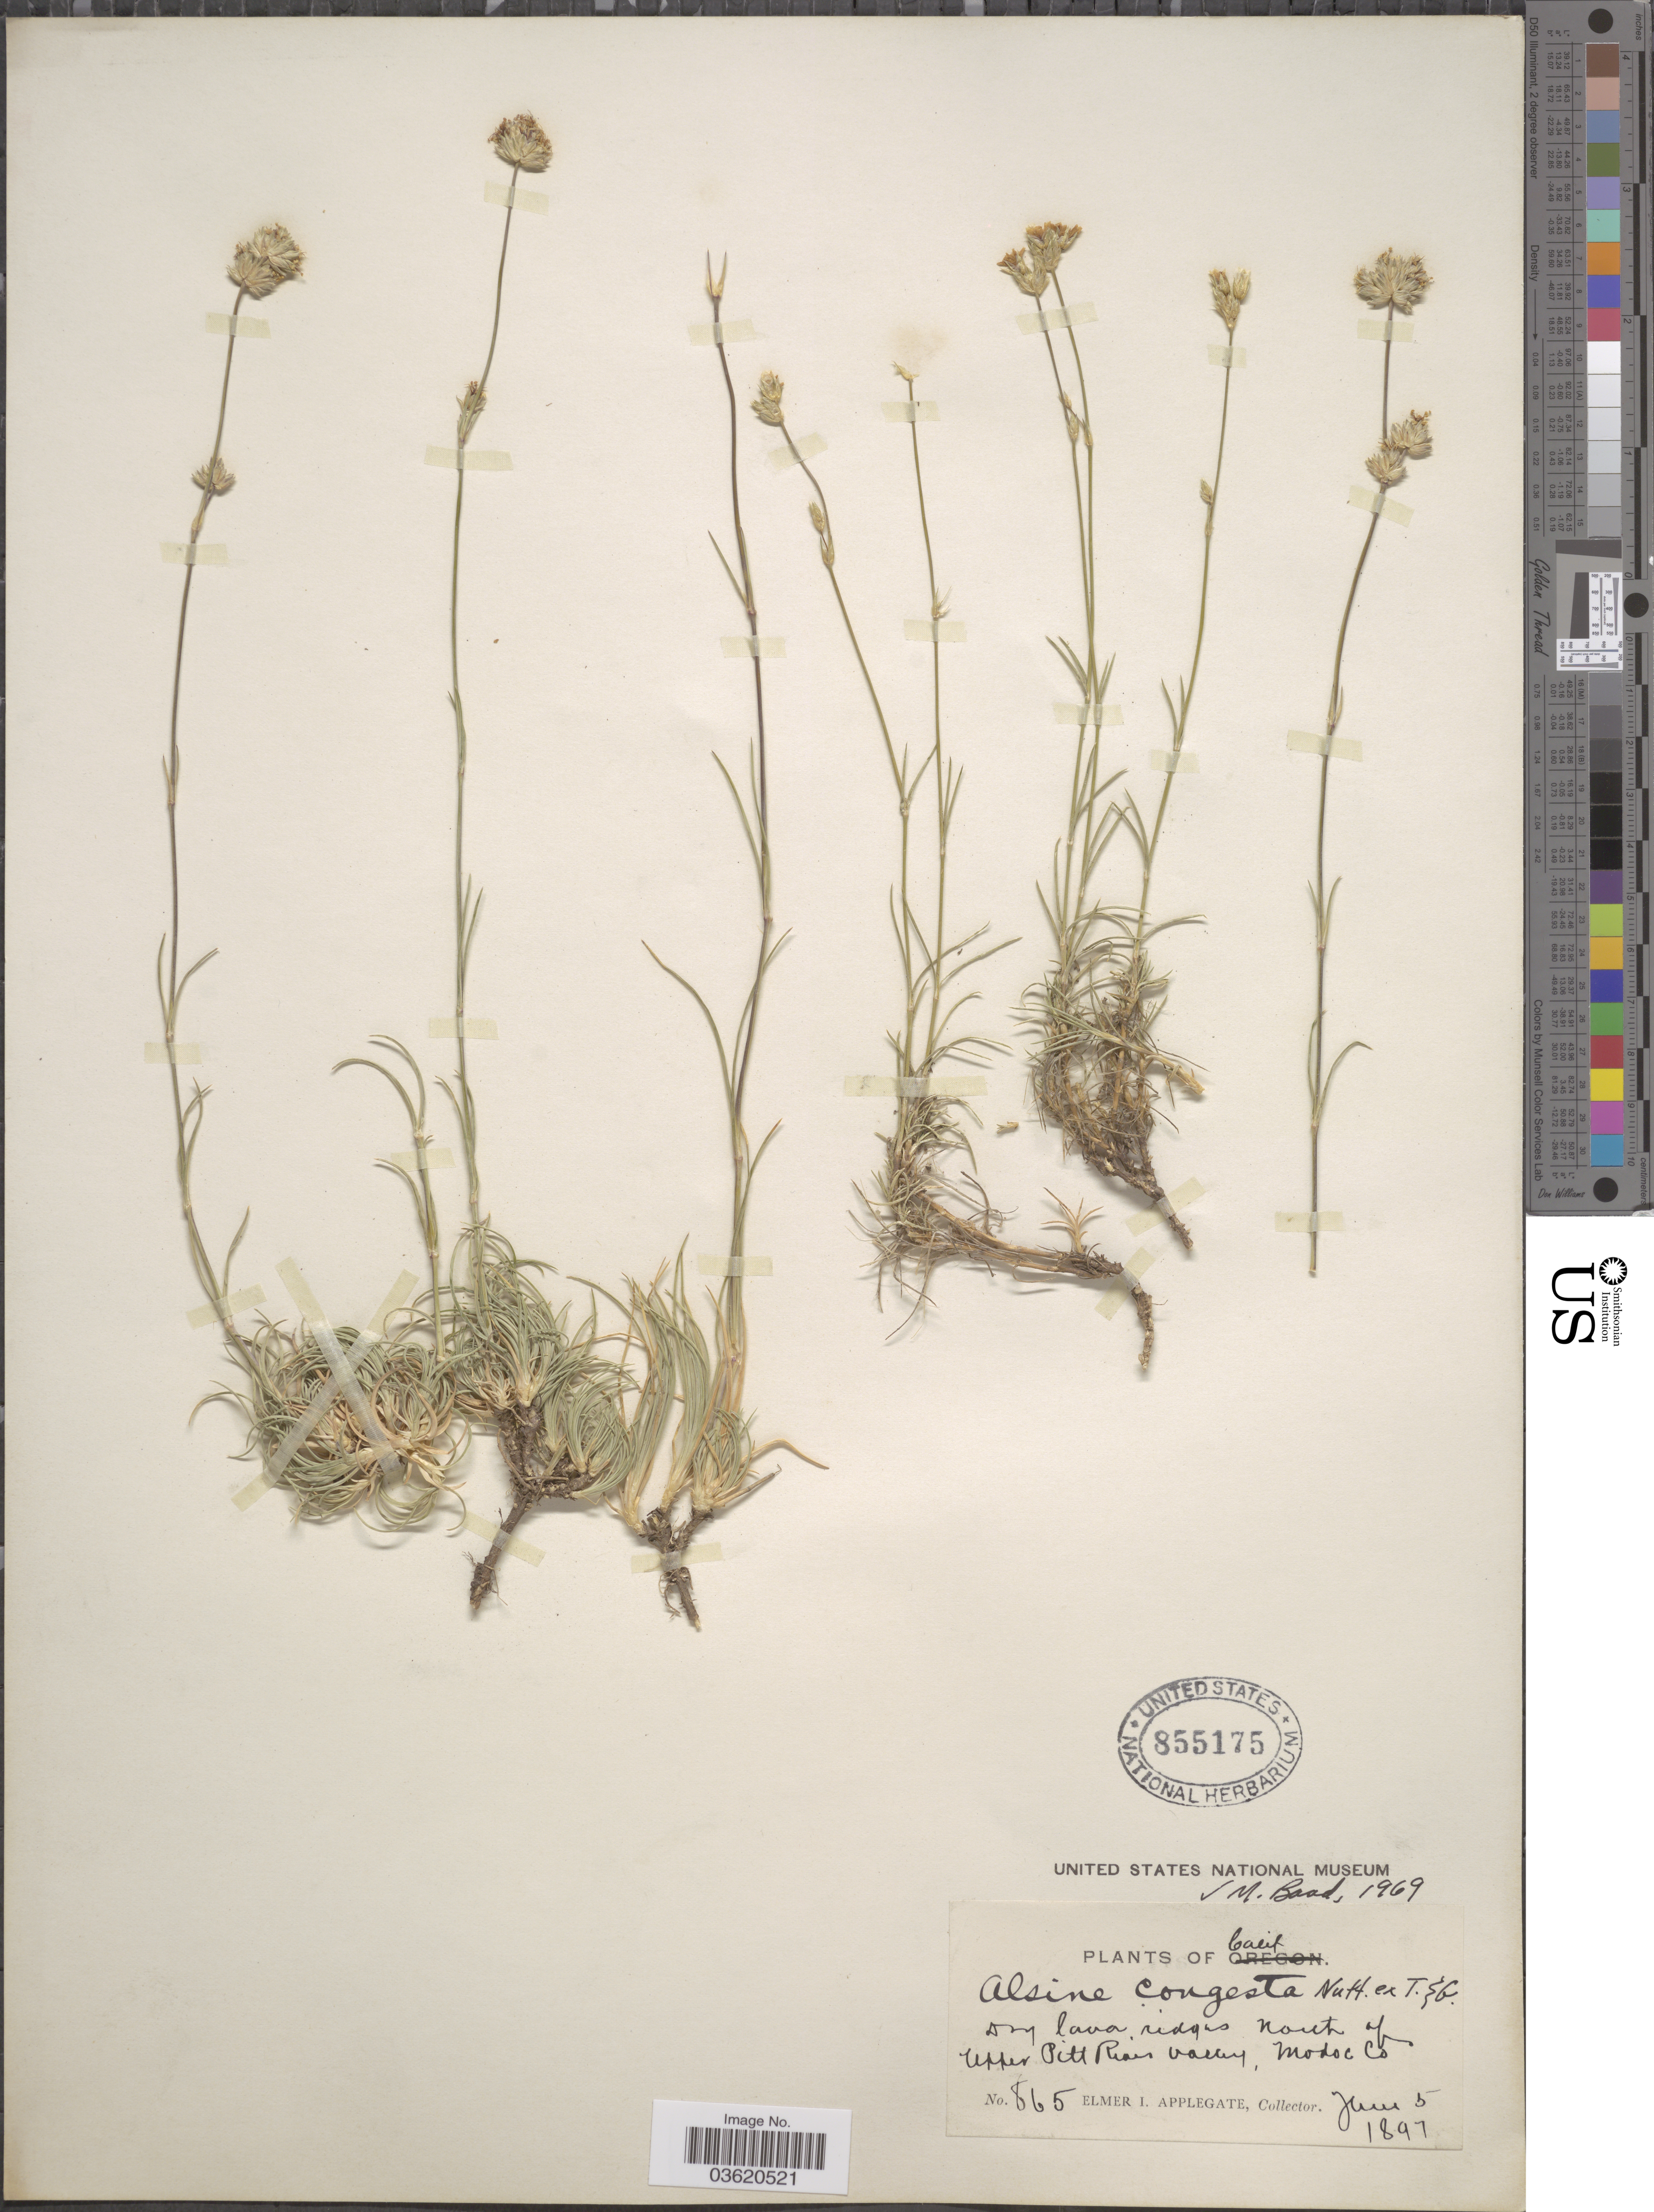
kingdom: Plantae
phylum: Tracheophyta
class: Magnoliopsida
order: Caryophyllales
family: Caryophyllaceae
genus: Eremogone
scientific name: Eremogone congesta var. congesta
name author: (Nutt.) Ikonn.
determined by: Strong, Mark T., (BOT), Smithsonian Institution - National Museum of Natural History (UNITED STATES)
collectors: E. I. Applegate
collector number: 865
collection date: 1897-06-05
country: United States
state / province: California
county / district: Modoc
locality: North of Upper Pitt River Valley, Modoc Co.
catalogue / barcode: US 855175